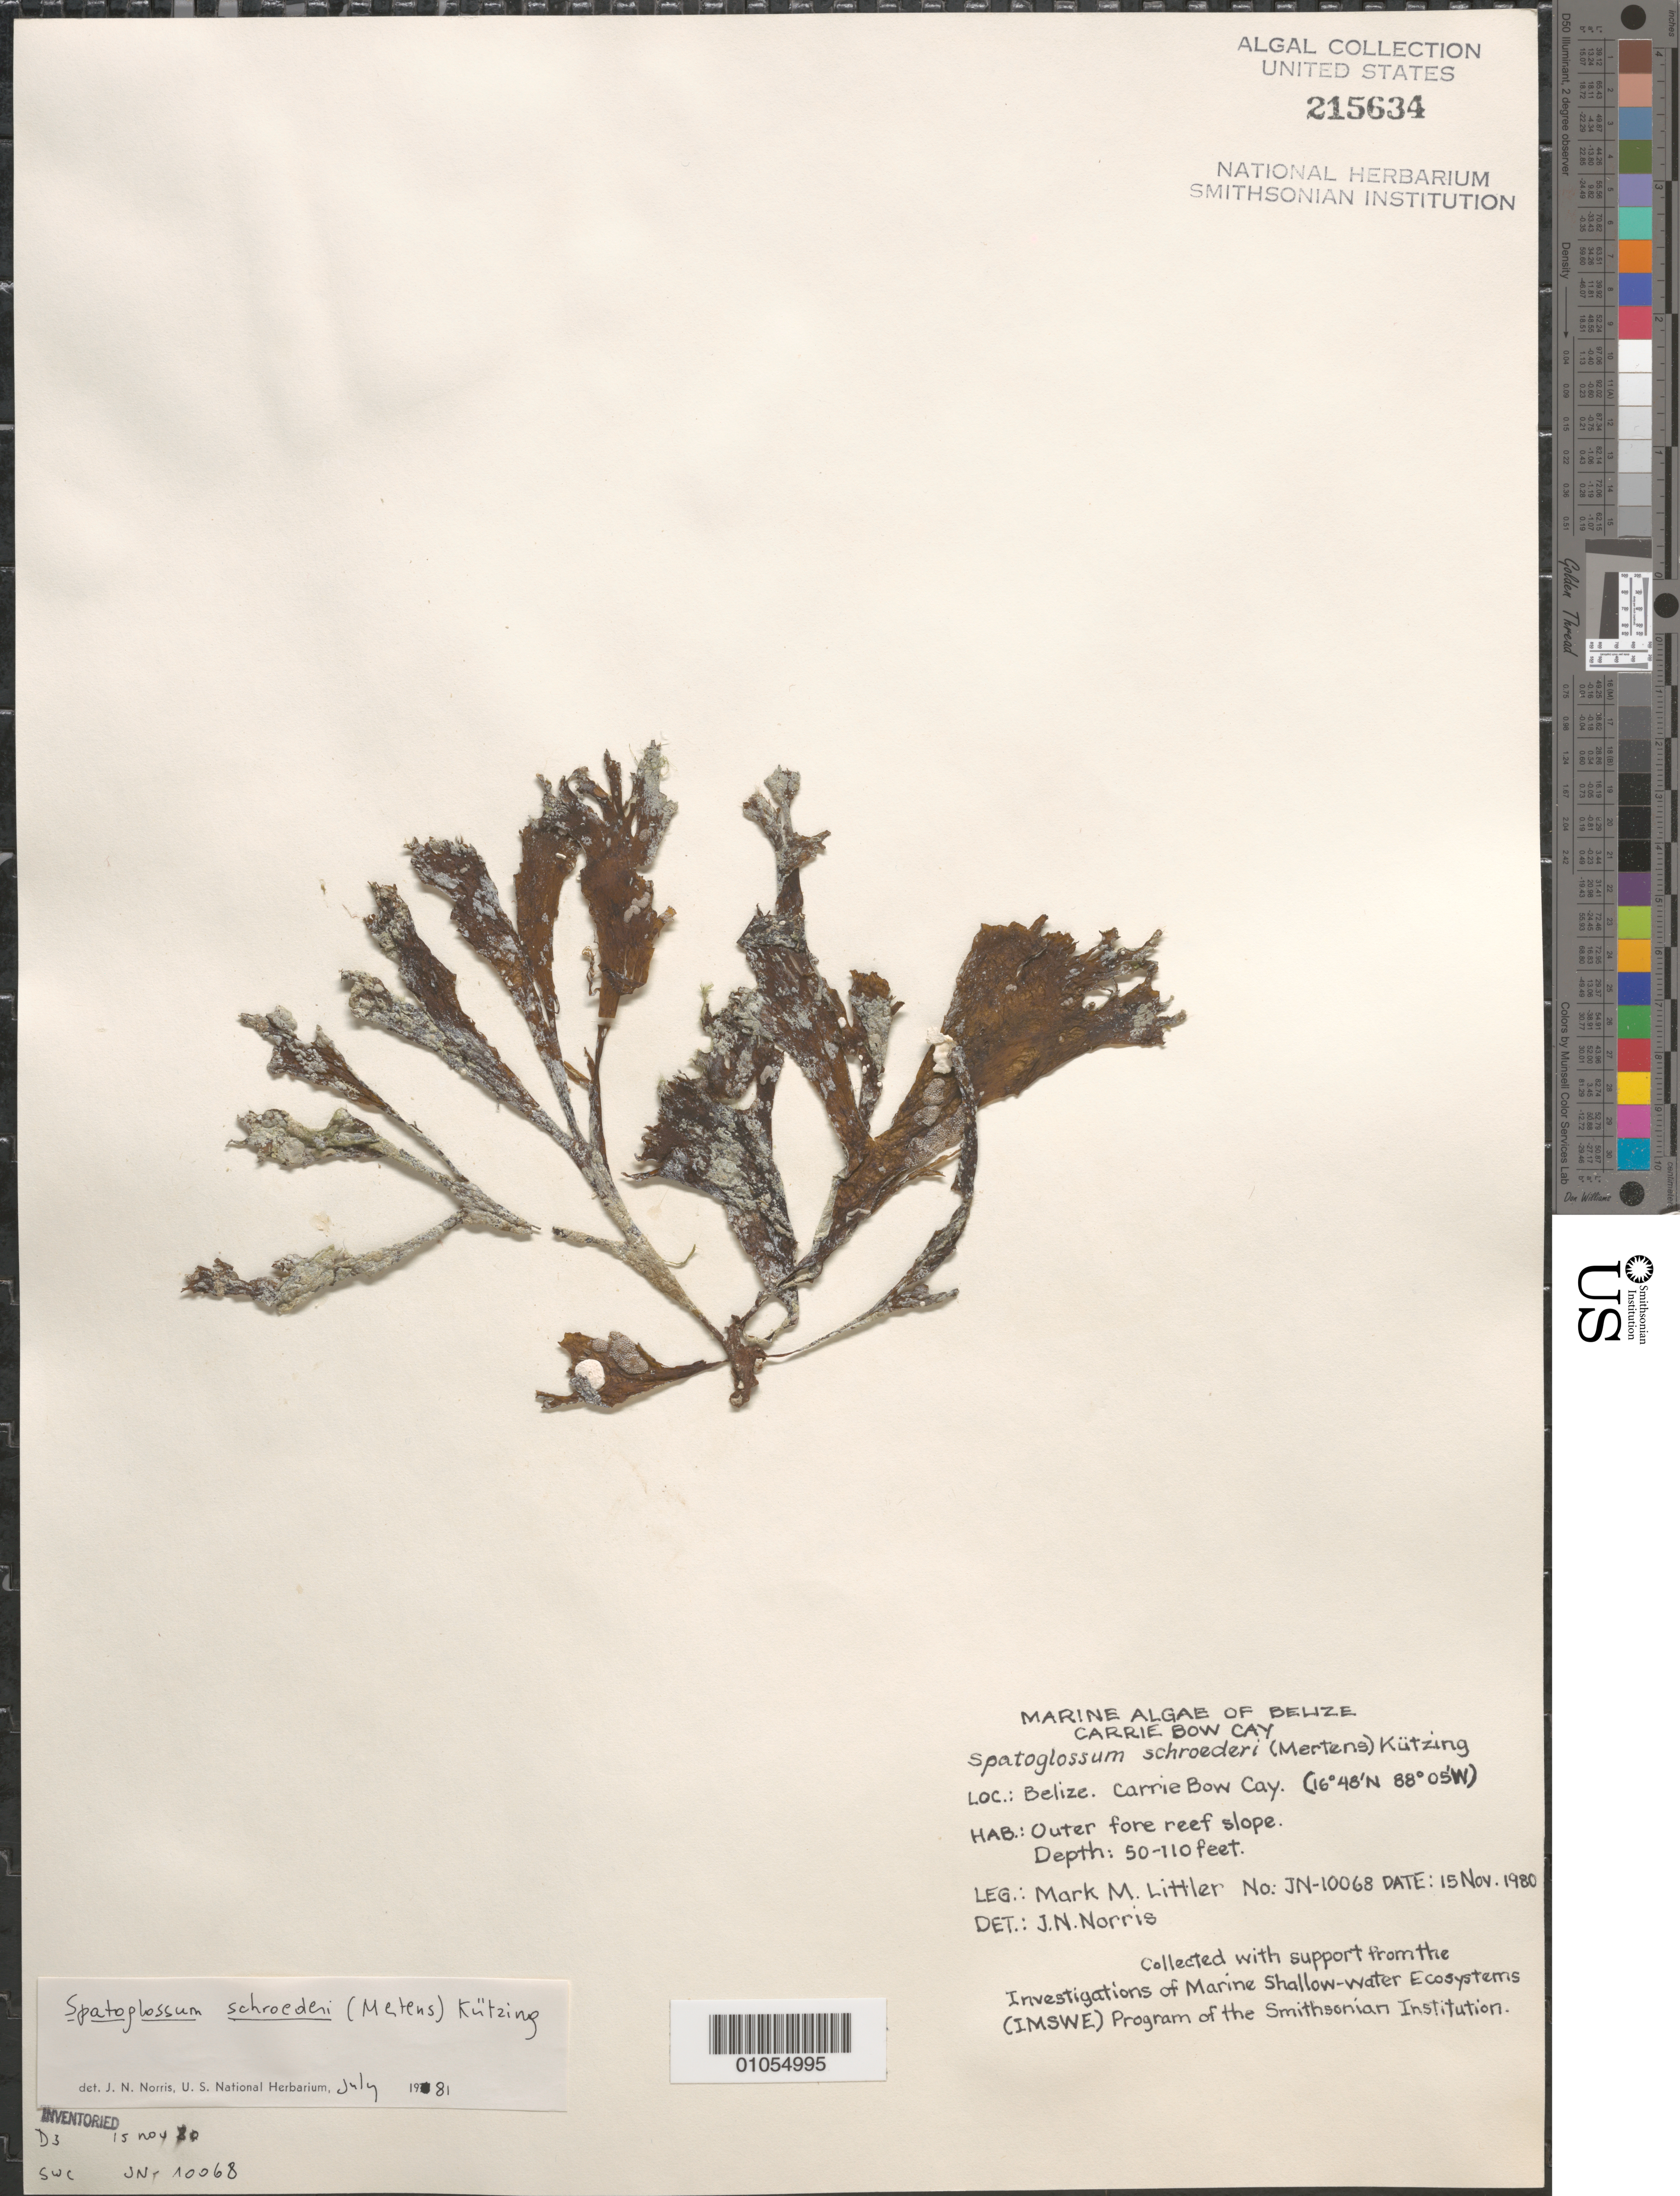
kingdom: Chromista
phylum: Ochrophyta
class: Phaeophyceae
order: Dictyotales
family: Dictyotaceae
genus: Spatoglossum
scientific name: Spatoglossum schroederi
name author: (C. Agardh) Kütz.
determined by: Norris, James N.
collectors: M. M. Littler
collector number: JN-10068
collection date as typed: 15 Nov 1980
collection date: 1980-11-15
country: Belize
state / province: Stann Creek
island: Carrie Bow Cay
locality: Outer fore reef slope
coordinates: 16 48'N, 88 05'W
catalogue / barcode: US 215634